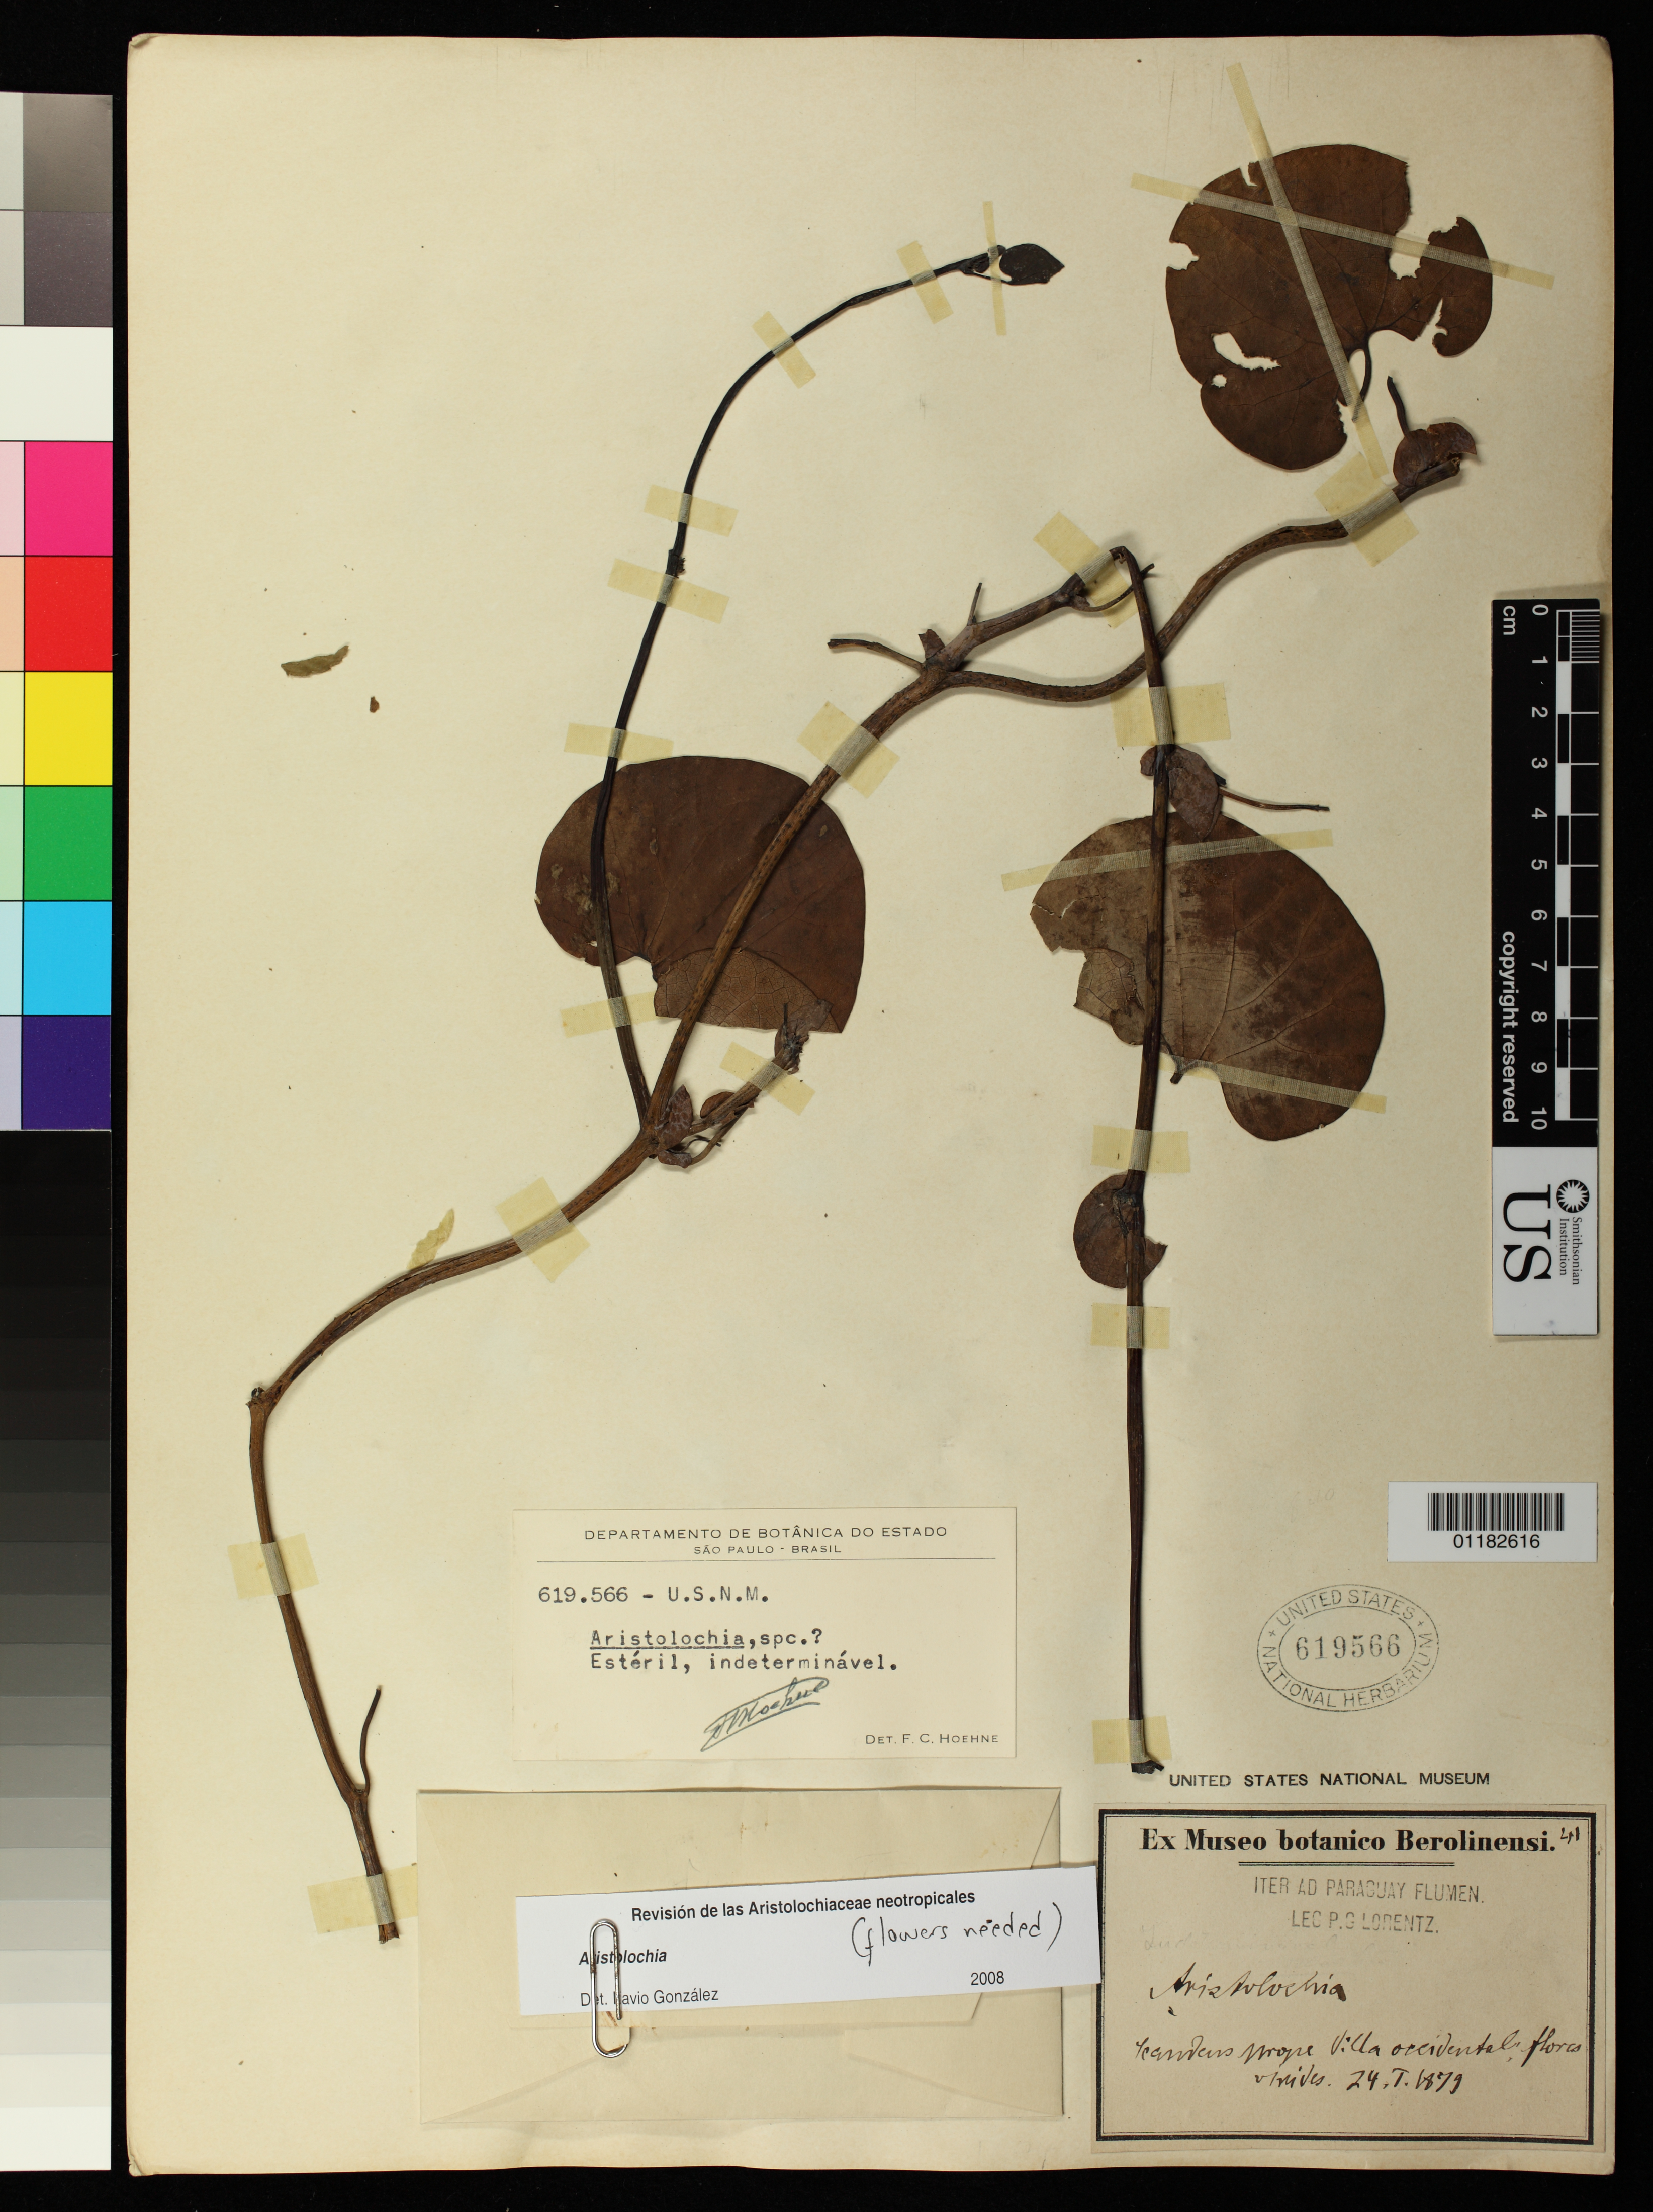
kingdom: Plantae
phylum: Tracheophyta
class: Magnoliopsida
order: Piperales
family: Aristolochiaceae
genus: Aristolochia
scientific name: Aristolochia sp.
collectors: P. G. Lorentz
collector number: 41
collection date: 1879-01-24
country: Paraguay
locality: prope villa occidental flores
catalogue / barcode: US 619566